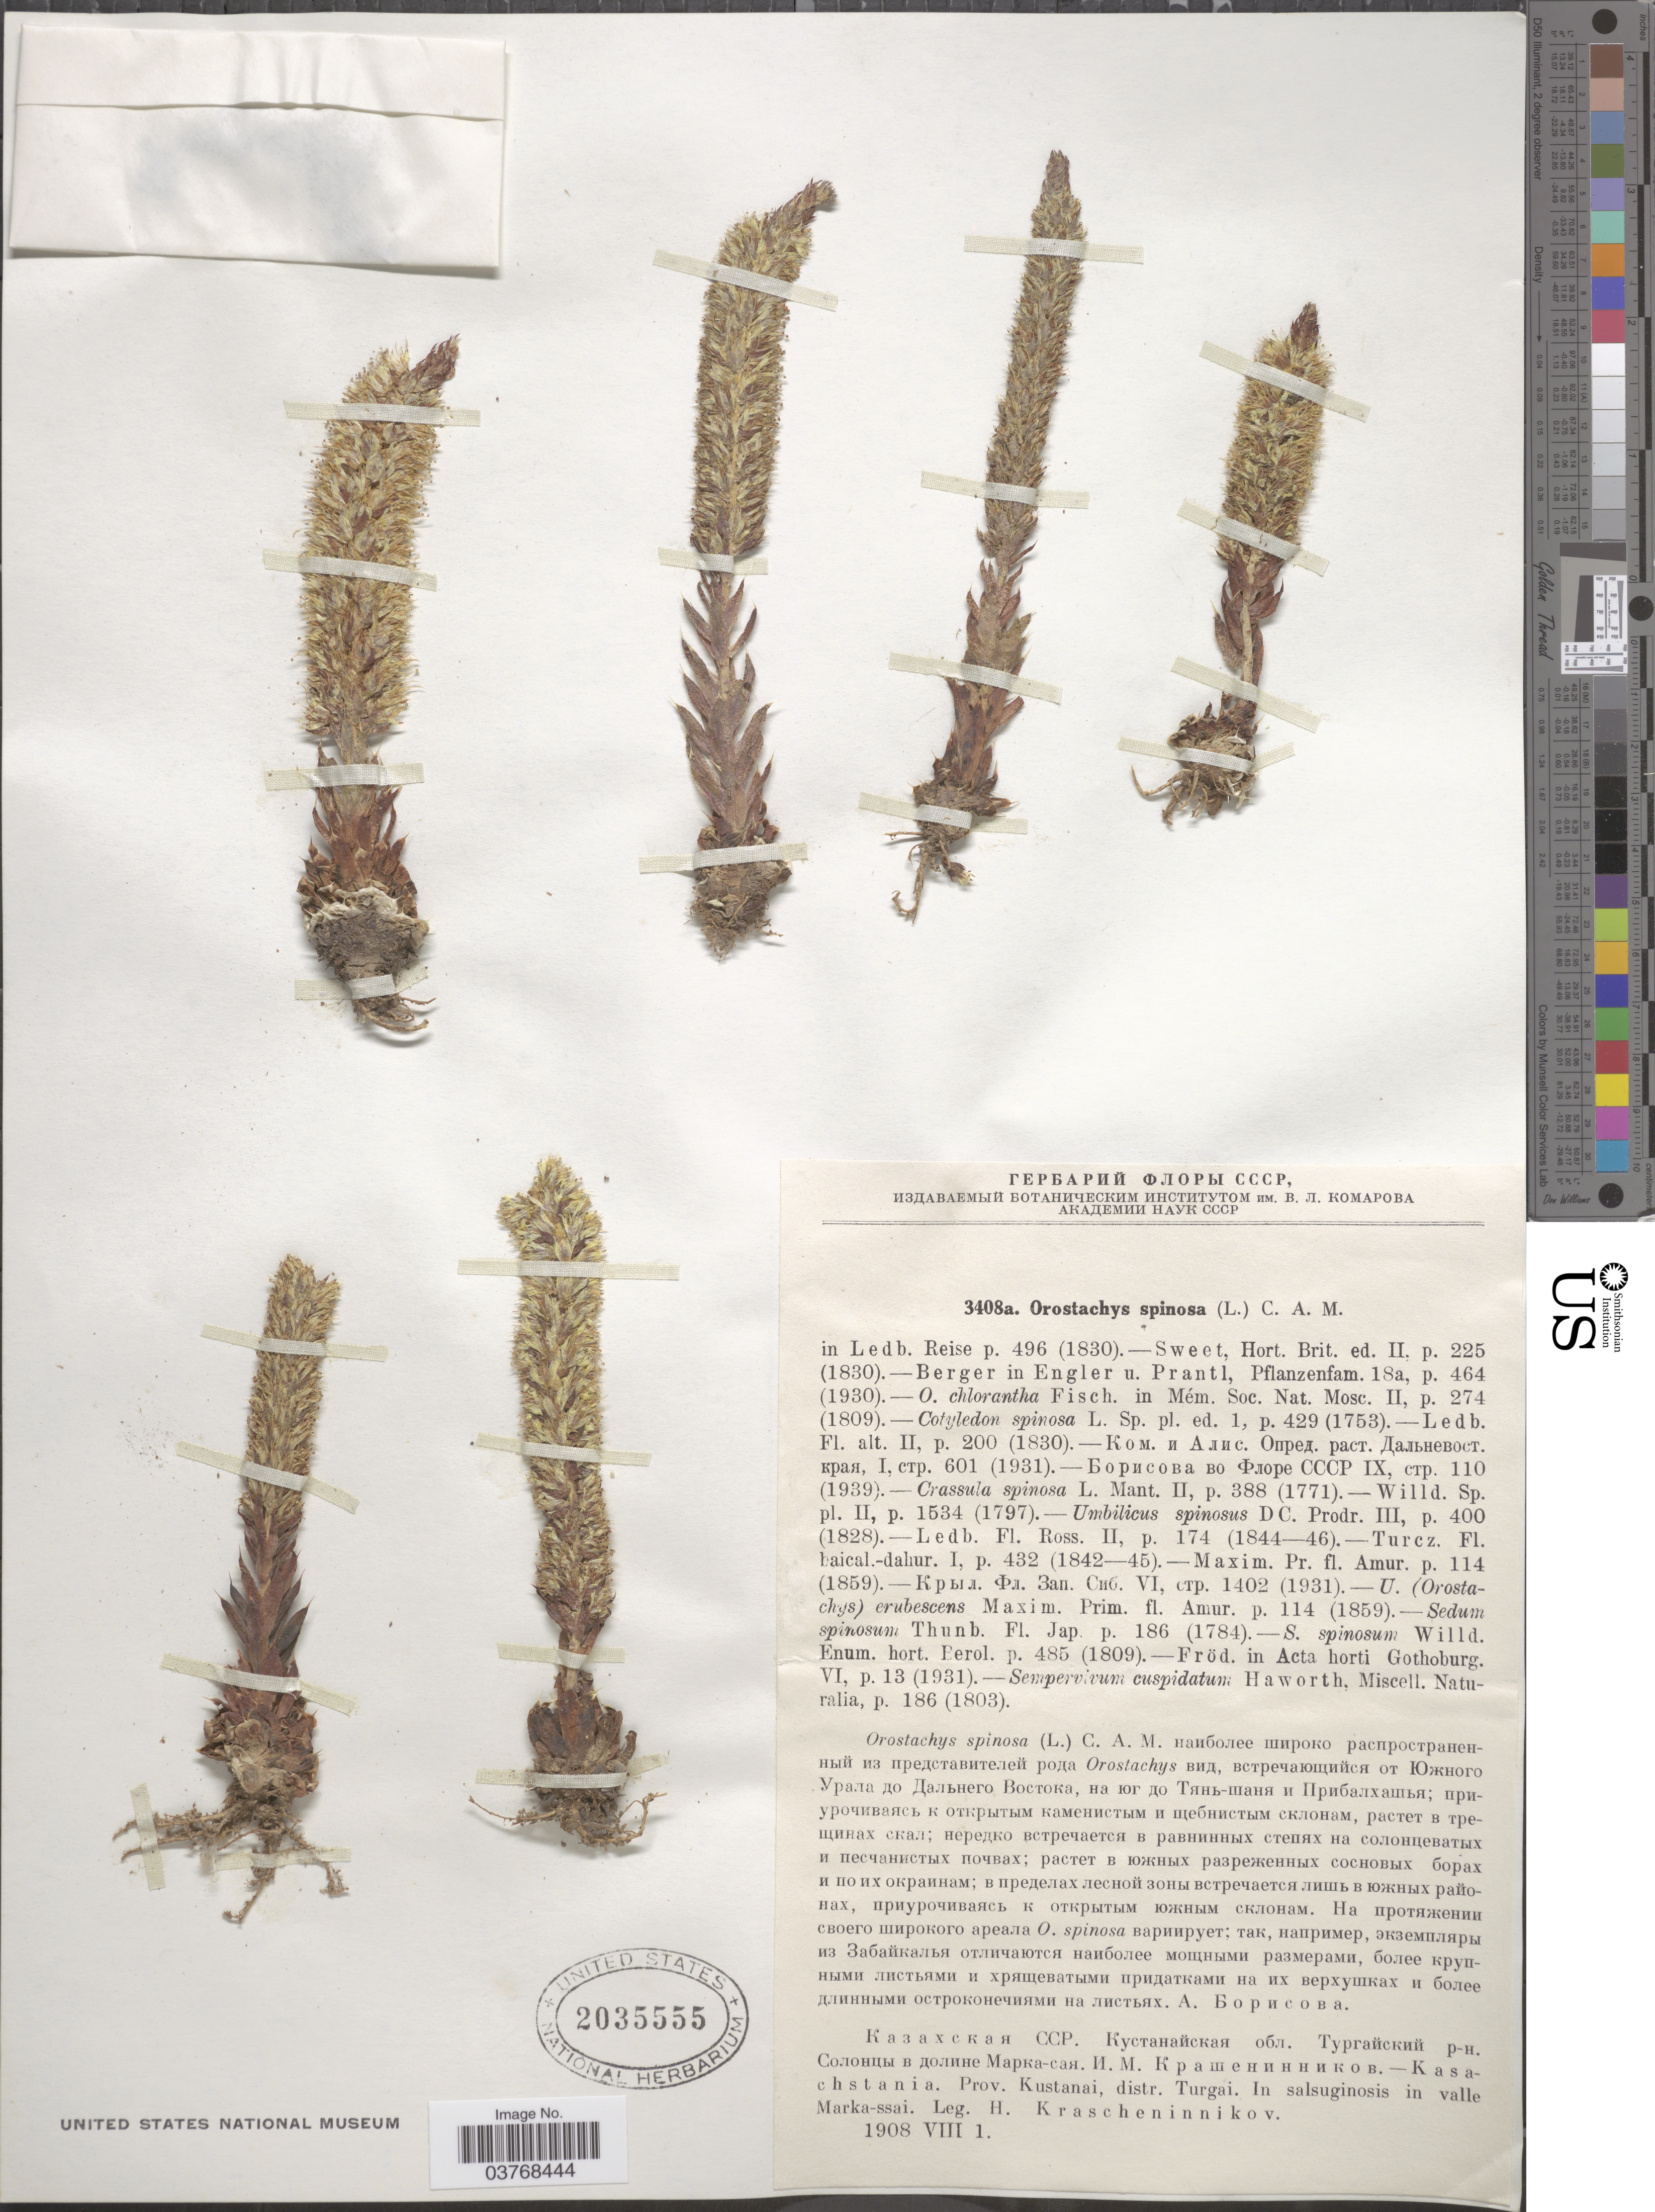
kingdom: Plantae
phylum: Tracheophyta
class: Magnoliopsida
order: Saxifragales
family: Crassulaceae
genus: Orostachys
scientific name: Orostachys spinosa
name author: (L.) Sweet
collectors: H. Krascheninnikov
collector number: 3408a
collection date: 1908-08-01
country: Kazakhstan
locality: Kasachstania. prv. Kustanai. distr. Turgai. In salsuginosis in valle Marka-ssai.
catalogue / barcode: US 2035555